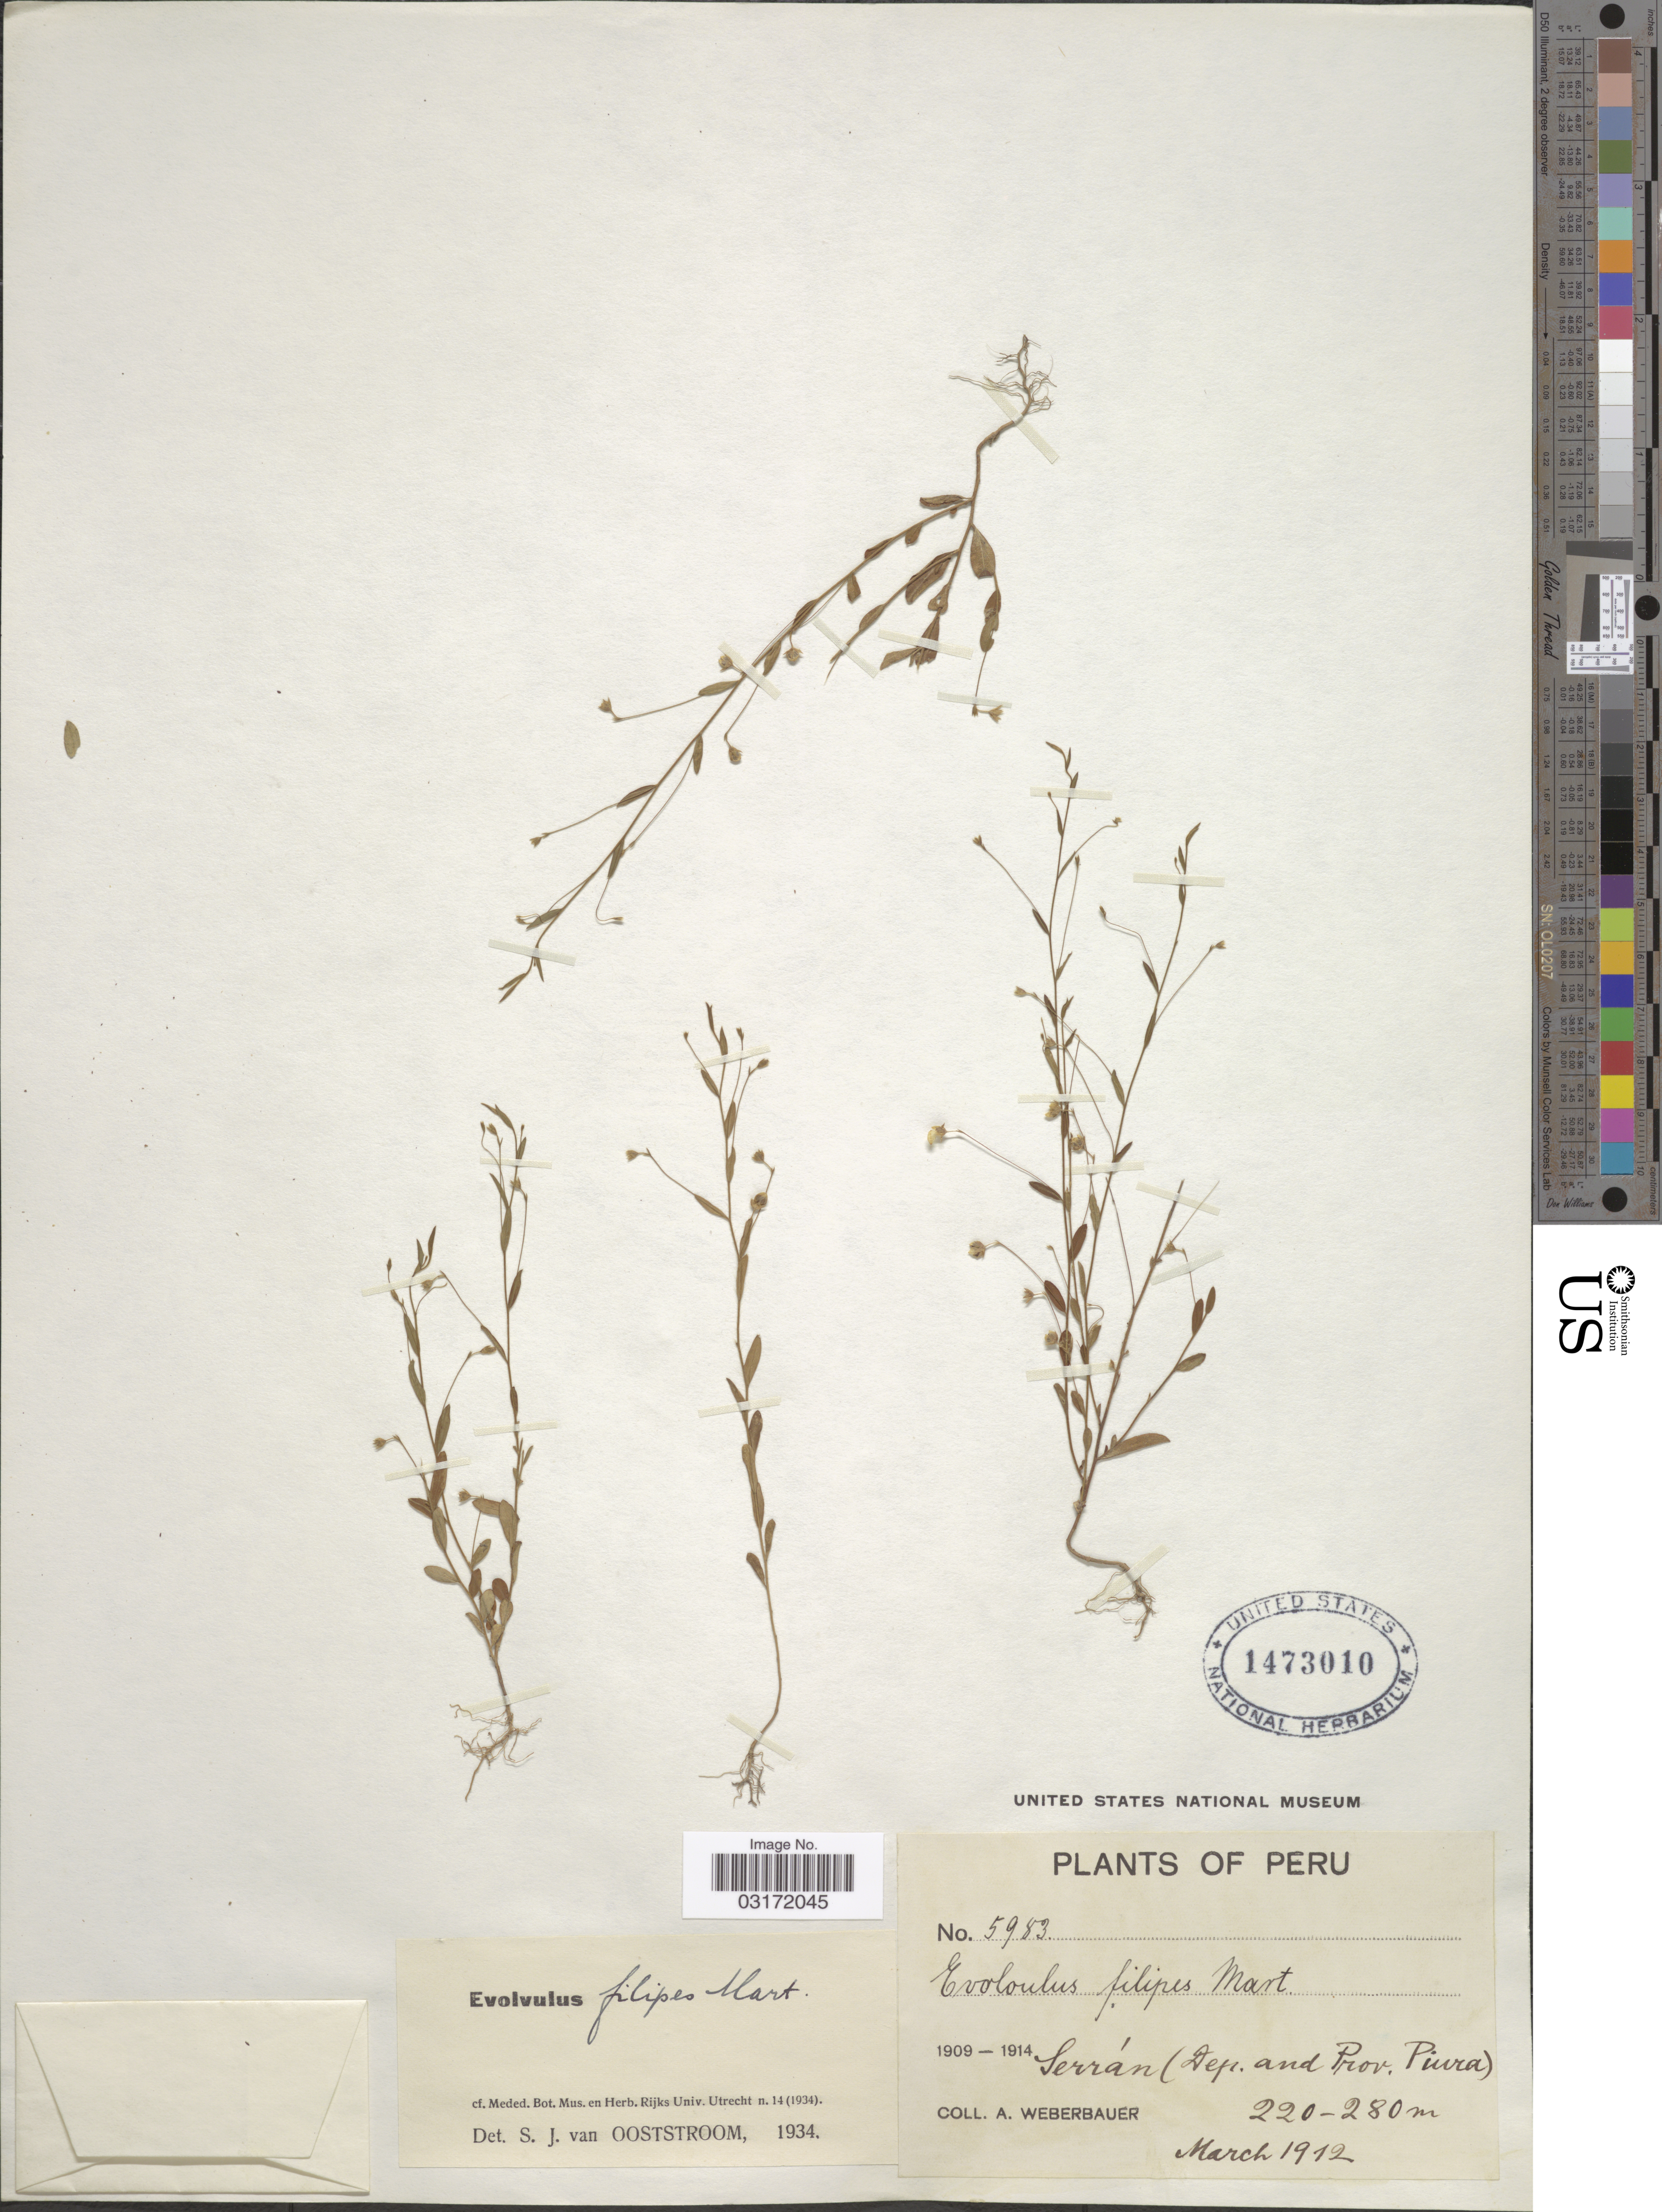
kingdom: Plantae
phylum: Tracheophyta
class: Magnoliopsida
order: Solanales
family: Convolvulaceae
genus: Evolvulus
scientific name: Evolvulus filipes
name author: Mart.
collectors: A. Weberbauer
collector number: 5983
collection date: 1912-03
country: Peru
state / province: Piura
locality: Serrán (Dep. and Prov. Piura).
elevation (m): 220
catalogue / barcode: US 1473010